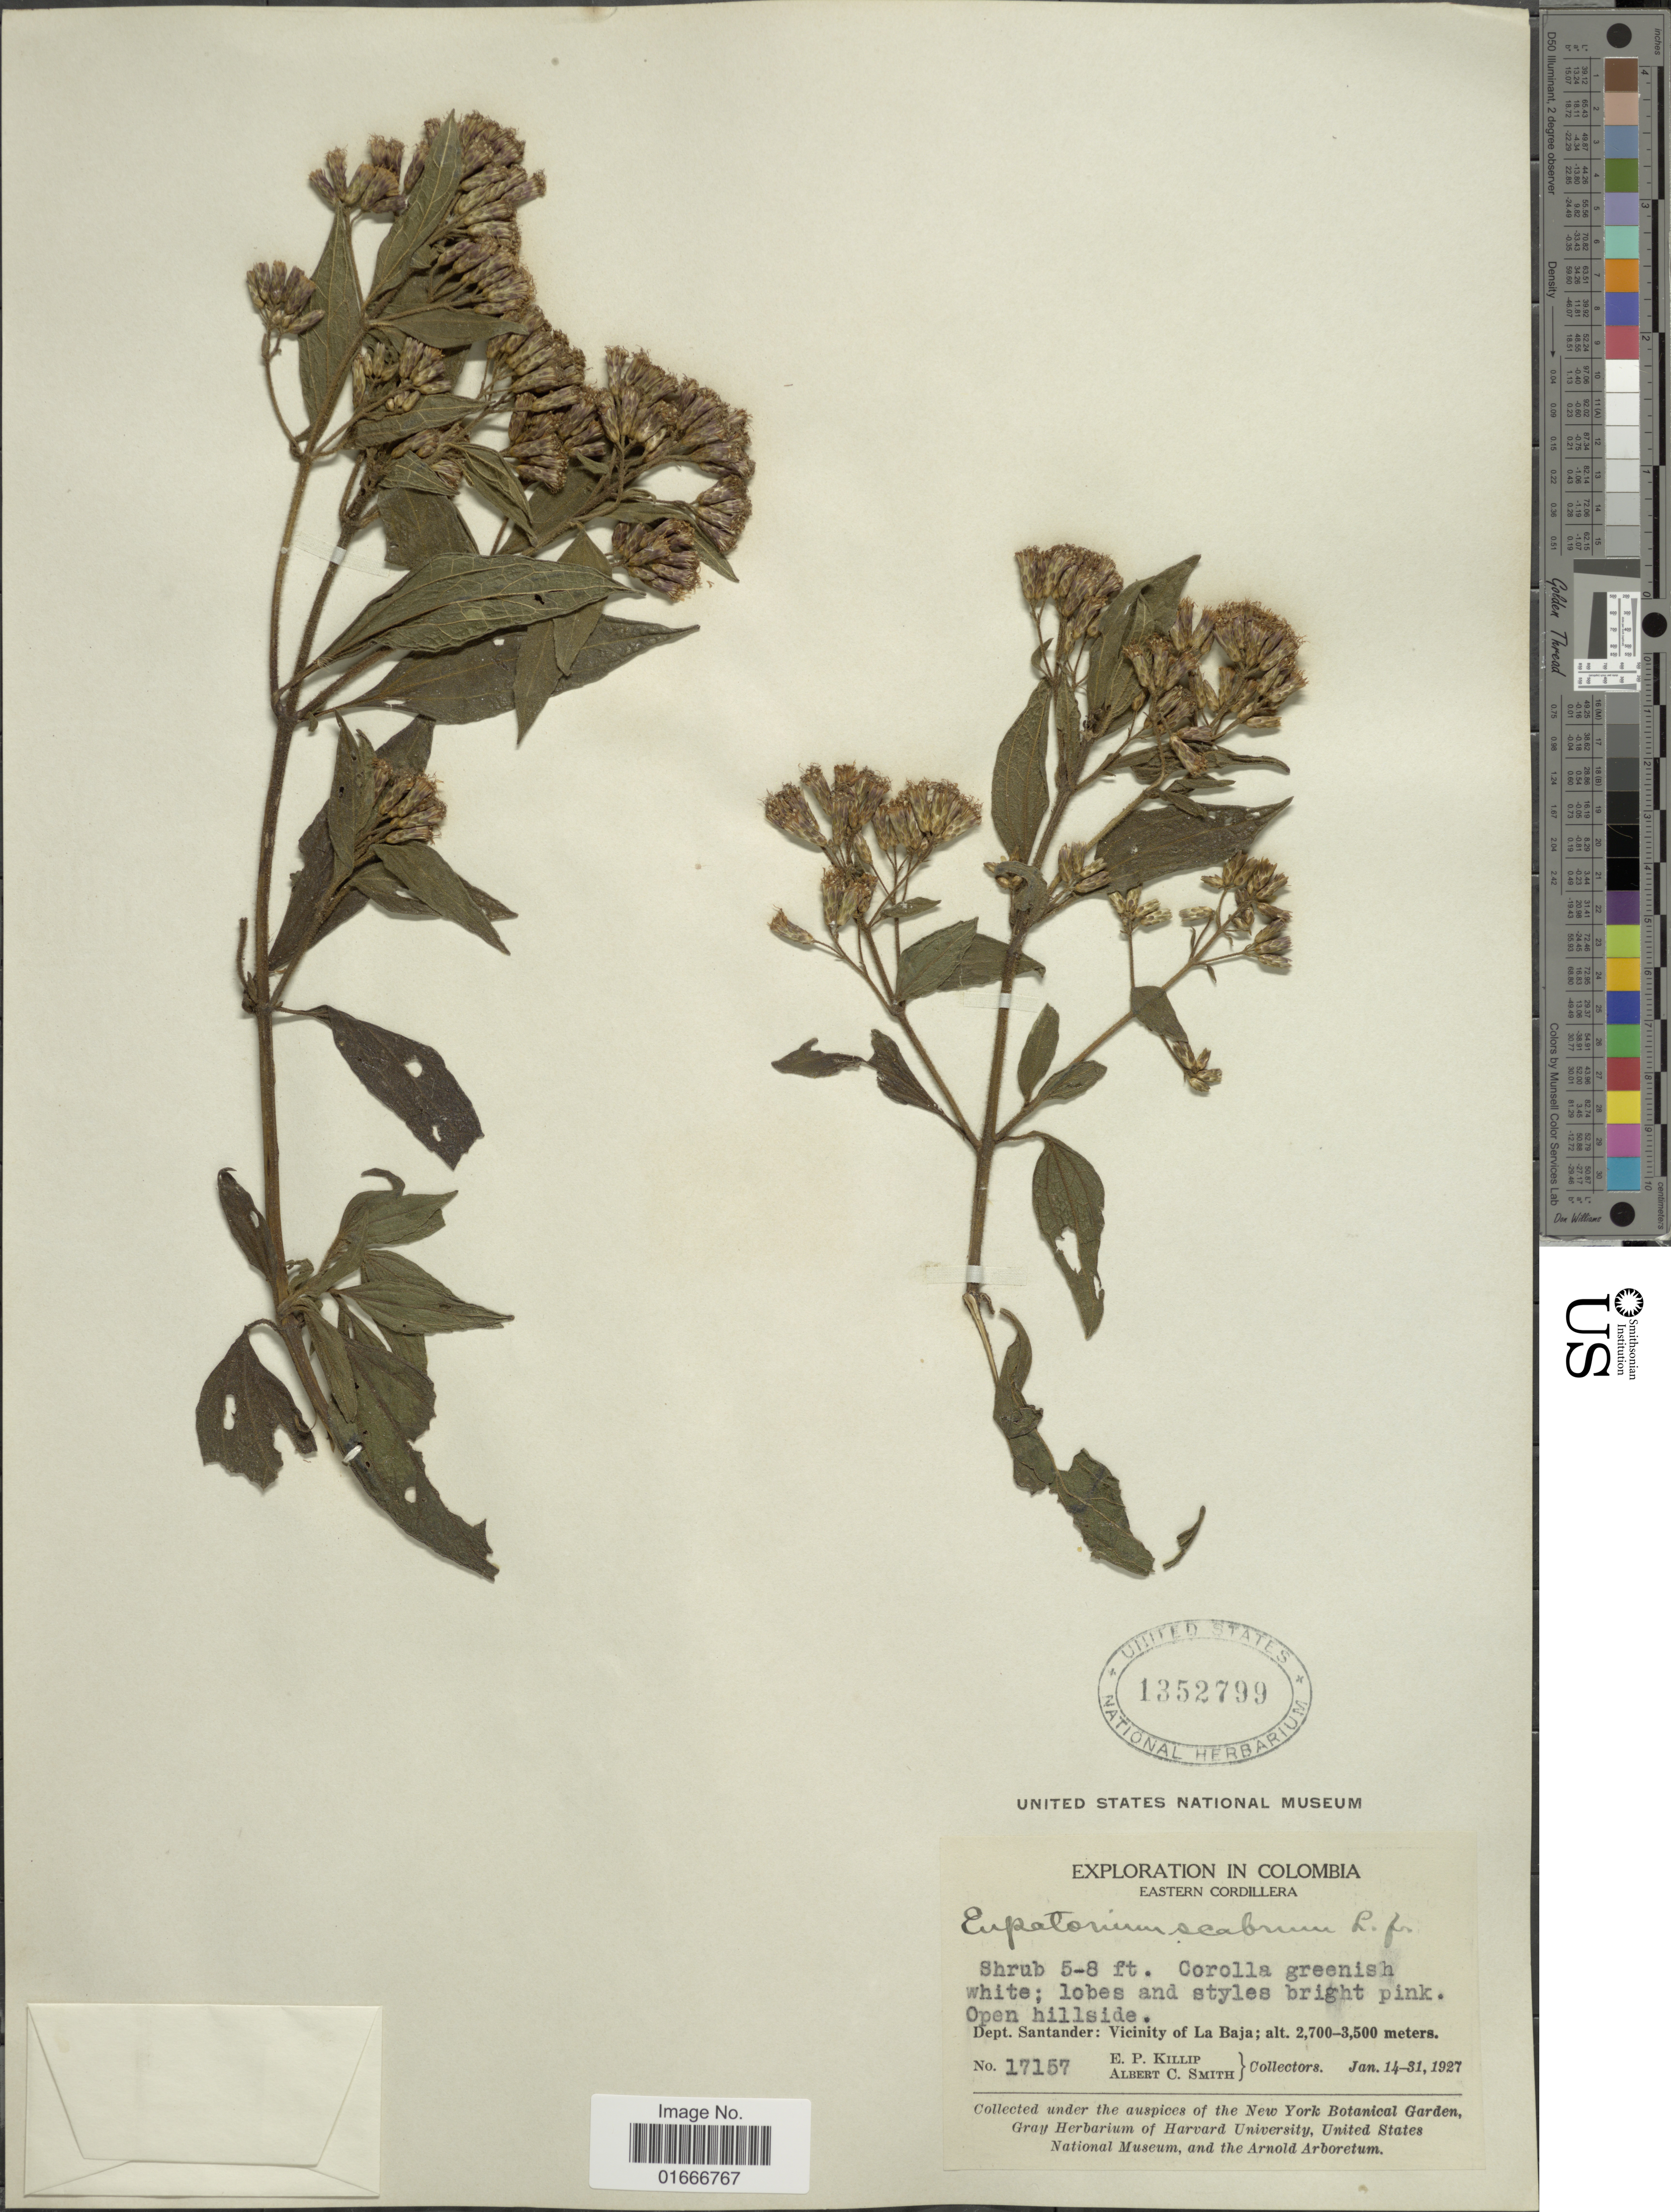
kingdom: Plantae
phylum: Tracheophyta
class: Magnoliopsida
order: Asterales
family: Asteraceae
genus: Chromolaena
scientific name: Chromolaena scabra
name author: (L. f.) R.M. King & H. Rob.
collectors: E. P. Killip & A. C. Smith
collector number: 17157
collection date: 1927-01-14/1927-01-31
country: Colombia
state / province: Santander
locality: Eastern Cordillera, Vicinity of La Baja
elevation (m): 2700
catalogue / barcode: US 1352799